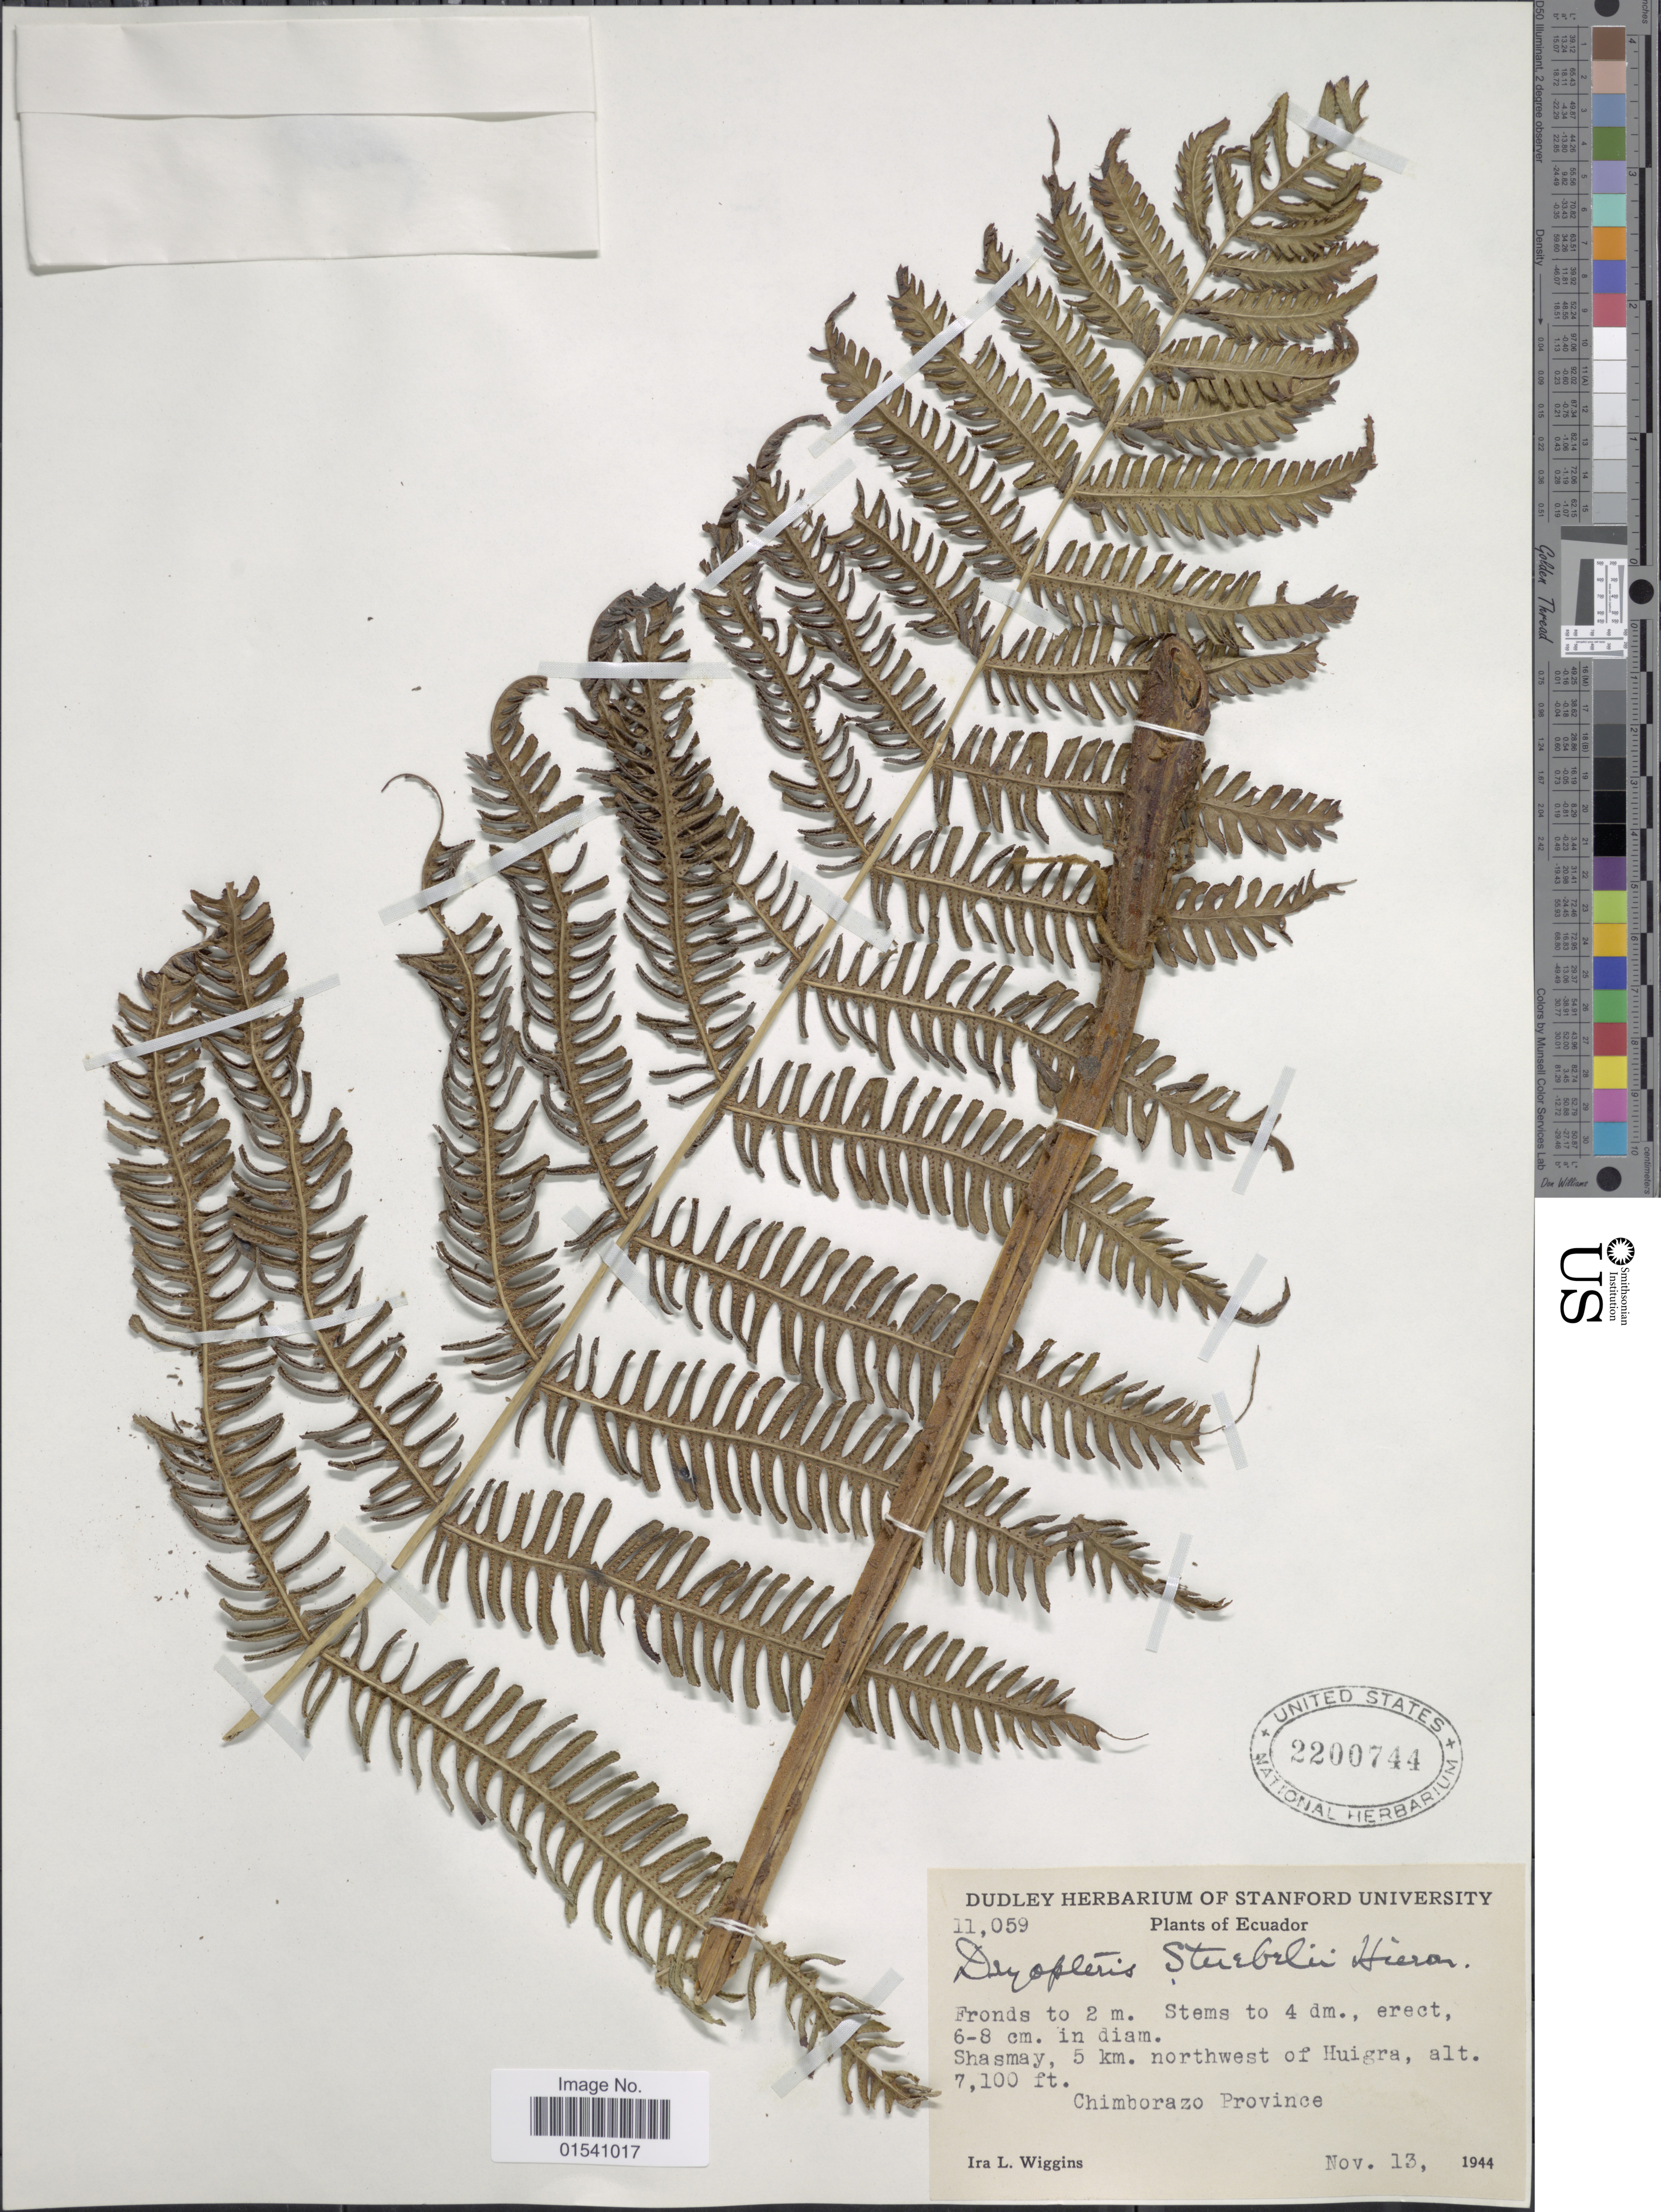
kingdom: Plantae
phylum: Tracheophyta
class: Polypodiopsida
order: Polypodiales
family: Thelypteridaceae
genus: Amauropelta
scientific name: Amauropelta stuebelii (Jenman) comb. nov., ined 2015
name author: (Jenman)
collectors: I. L. Wiggins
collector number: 11059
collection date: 1944-11-13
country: Ecuador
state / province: Chimborazo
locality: Shasmay, 5 km. northwest of Huigra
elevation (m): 2164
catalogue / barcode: US 2200744